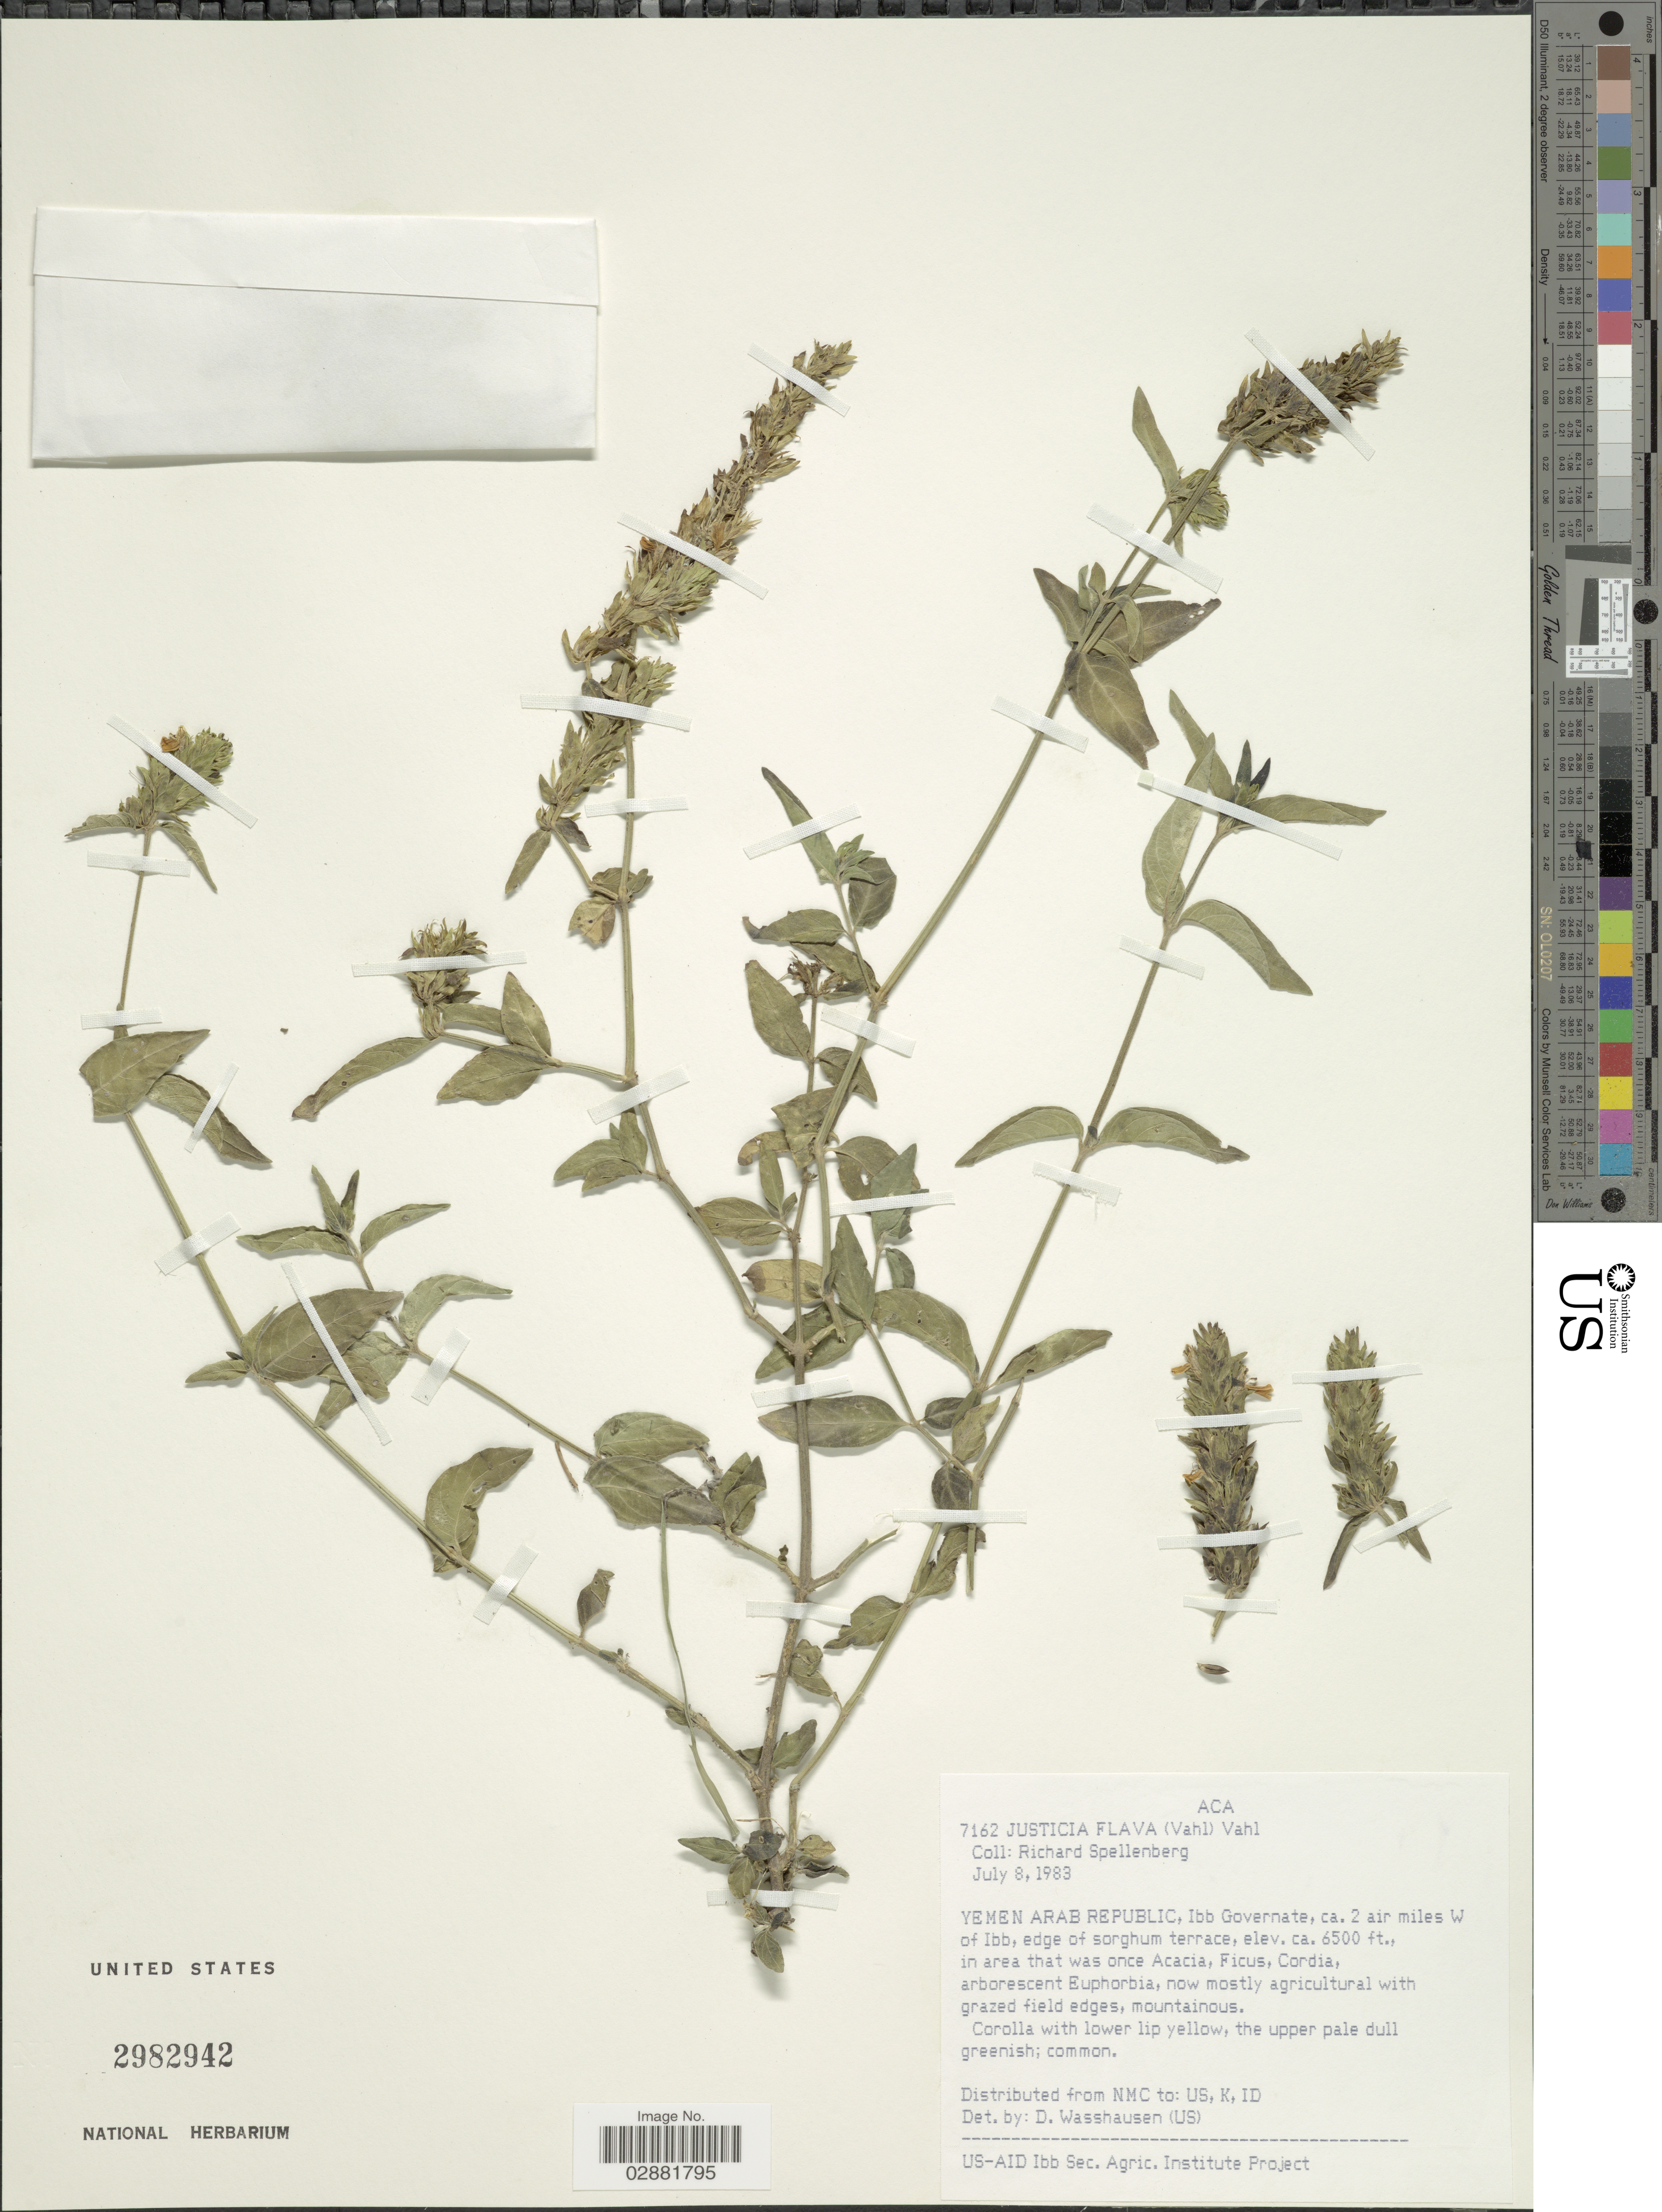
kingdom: Plantae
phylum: Tracheophyta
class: Magnoliopsida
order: Lamiales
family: Acanthaceae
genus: Justicia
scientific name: Justicia flava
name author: (Forssk.) Vahl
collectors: R. Spellenberg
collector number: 7162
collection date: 1983-07-08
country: Yemen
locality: Yemen Arab Republic, Ibb Governate, ca. 2 air miles W of Ibb, edge of sorghum terrace.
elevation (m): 1981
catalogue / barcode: US 2982942